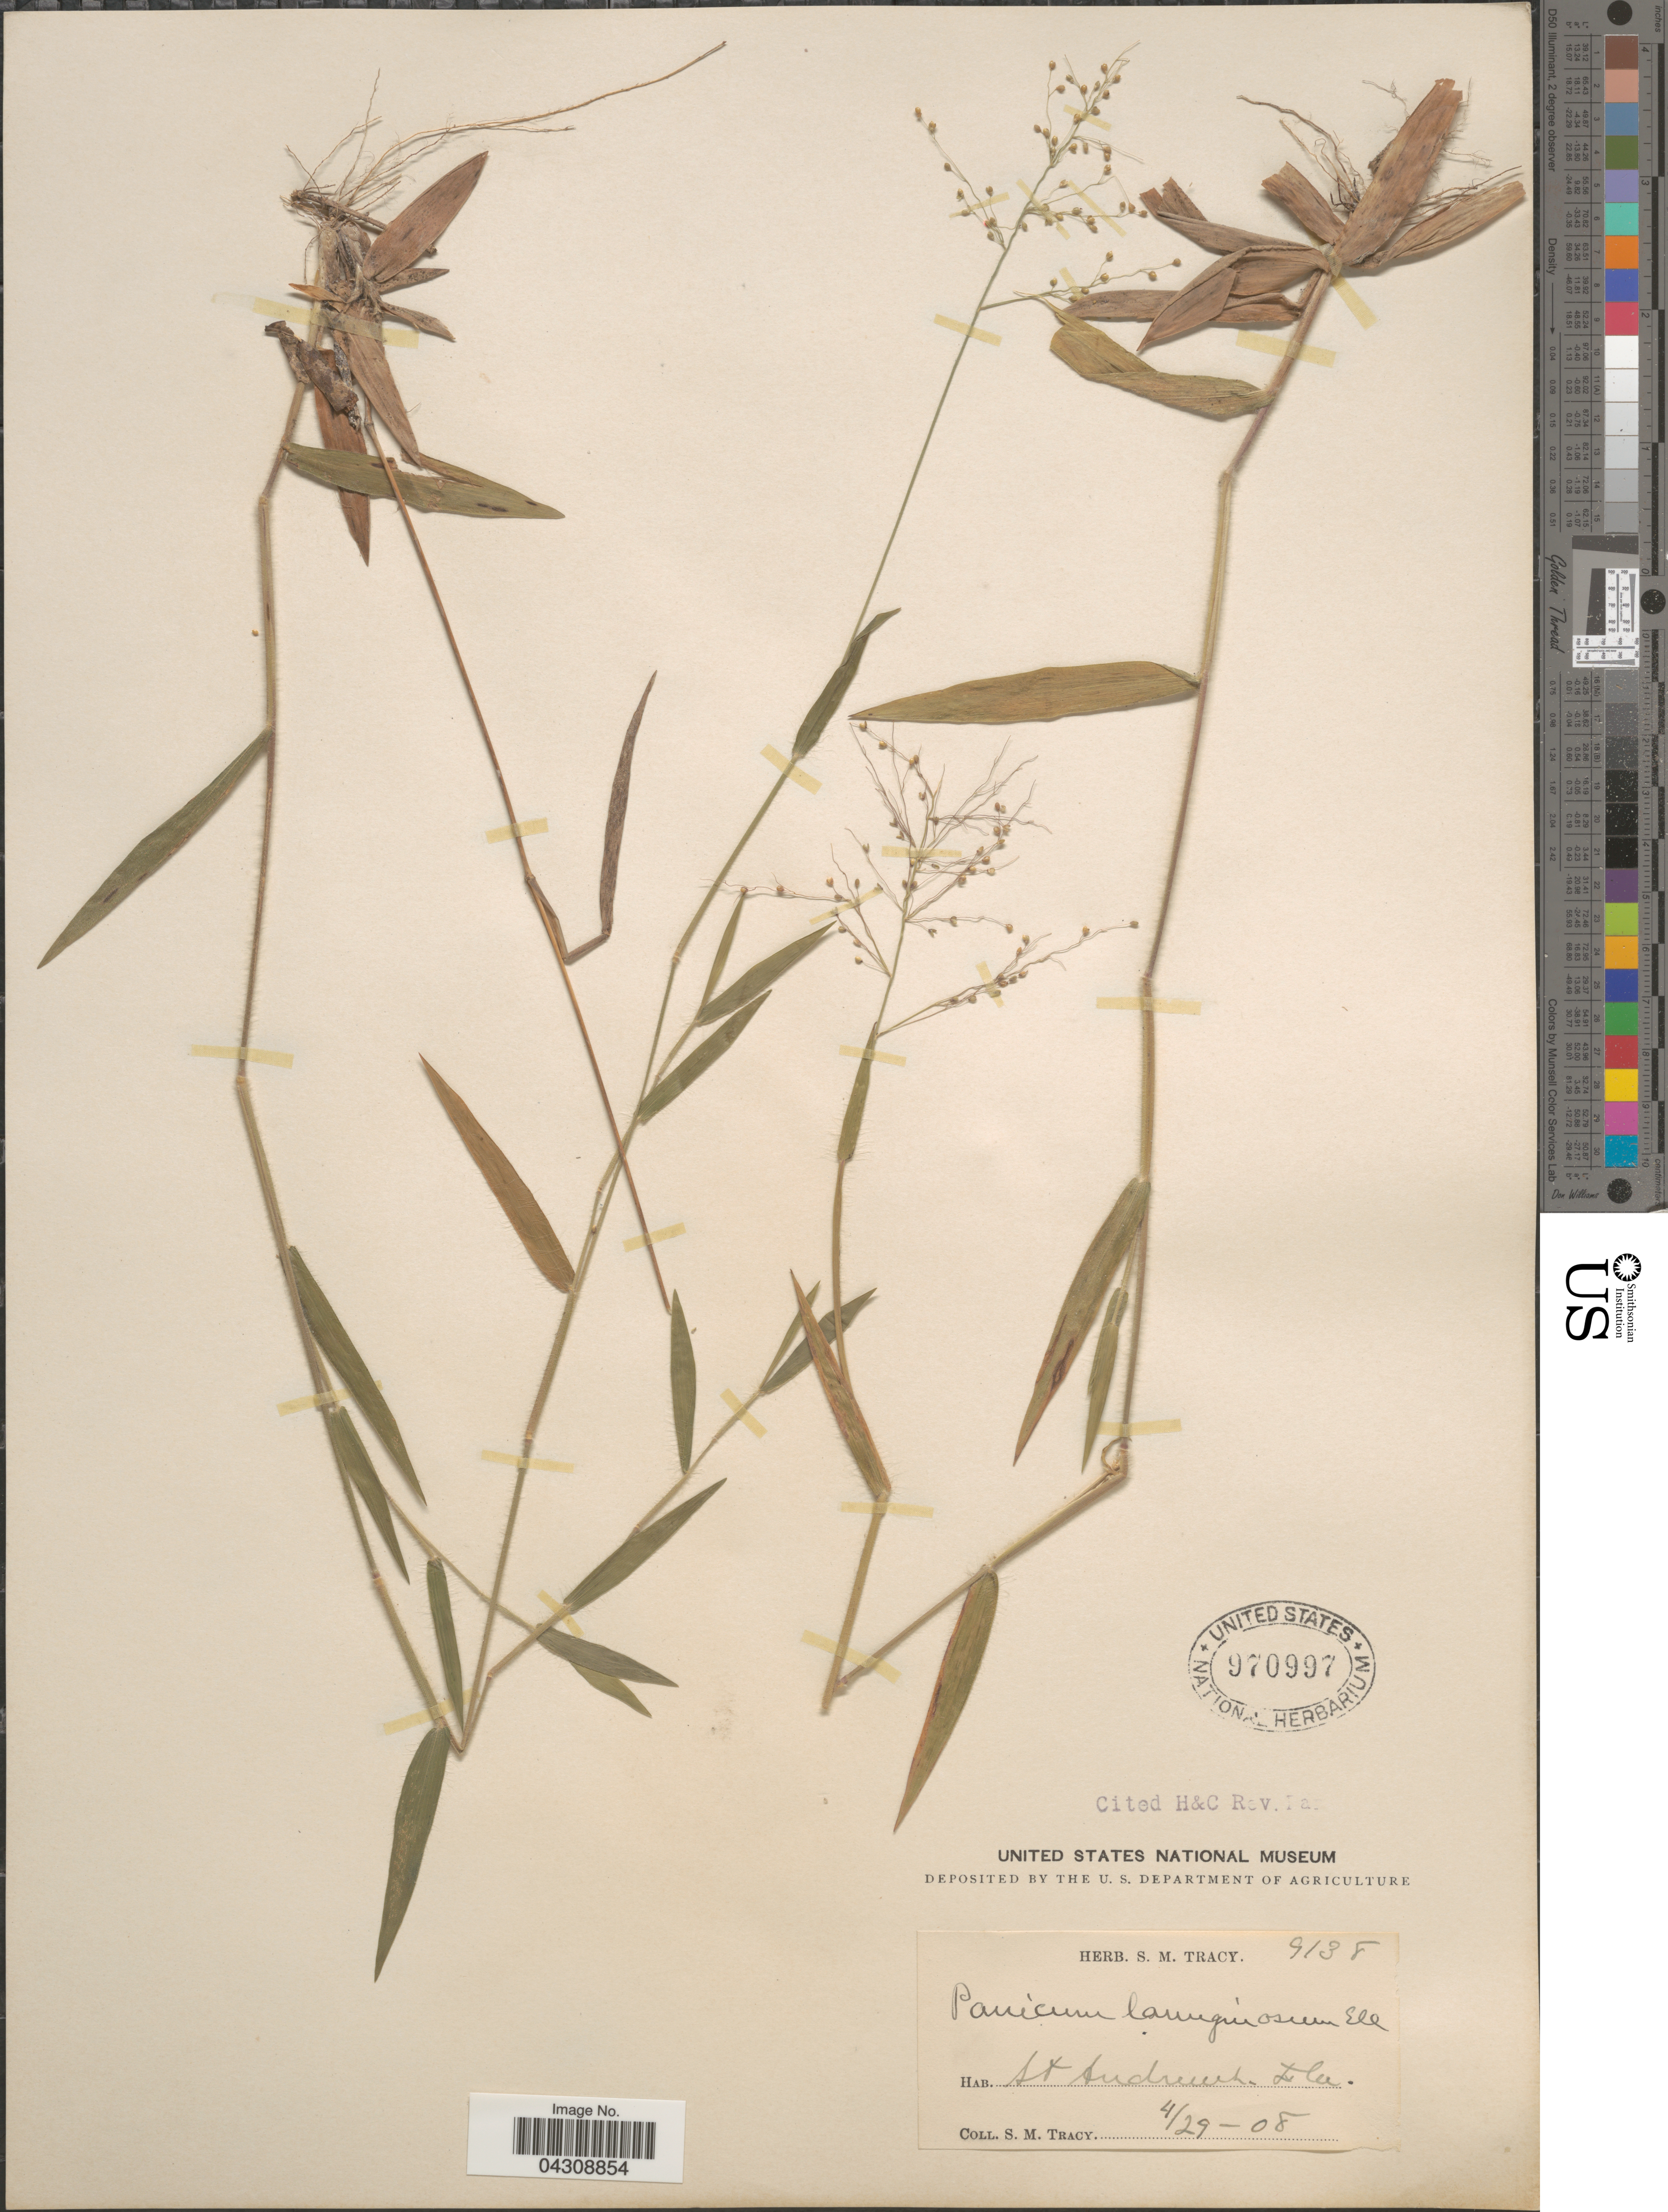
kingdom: Plantae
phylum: Tracheophyta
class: Liliopsida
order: Poales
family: Poaceae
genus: Dichanthelium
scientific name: Dichanthelium acuminatum var. acuminatum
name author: (Sw.) Gould & C.A. Clark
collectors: S. M. Tracy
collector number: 9138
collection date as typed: Transcribed d/m/y: 29/4/8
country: United States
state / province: Florida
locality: St Andrews.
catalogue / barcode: US 970997